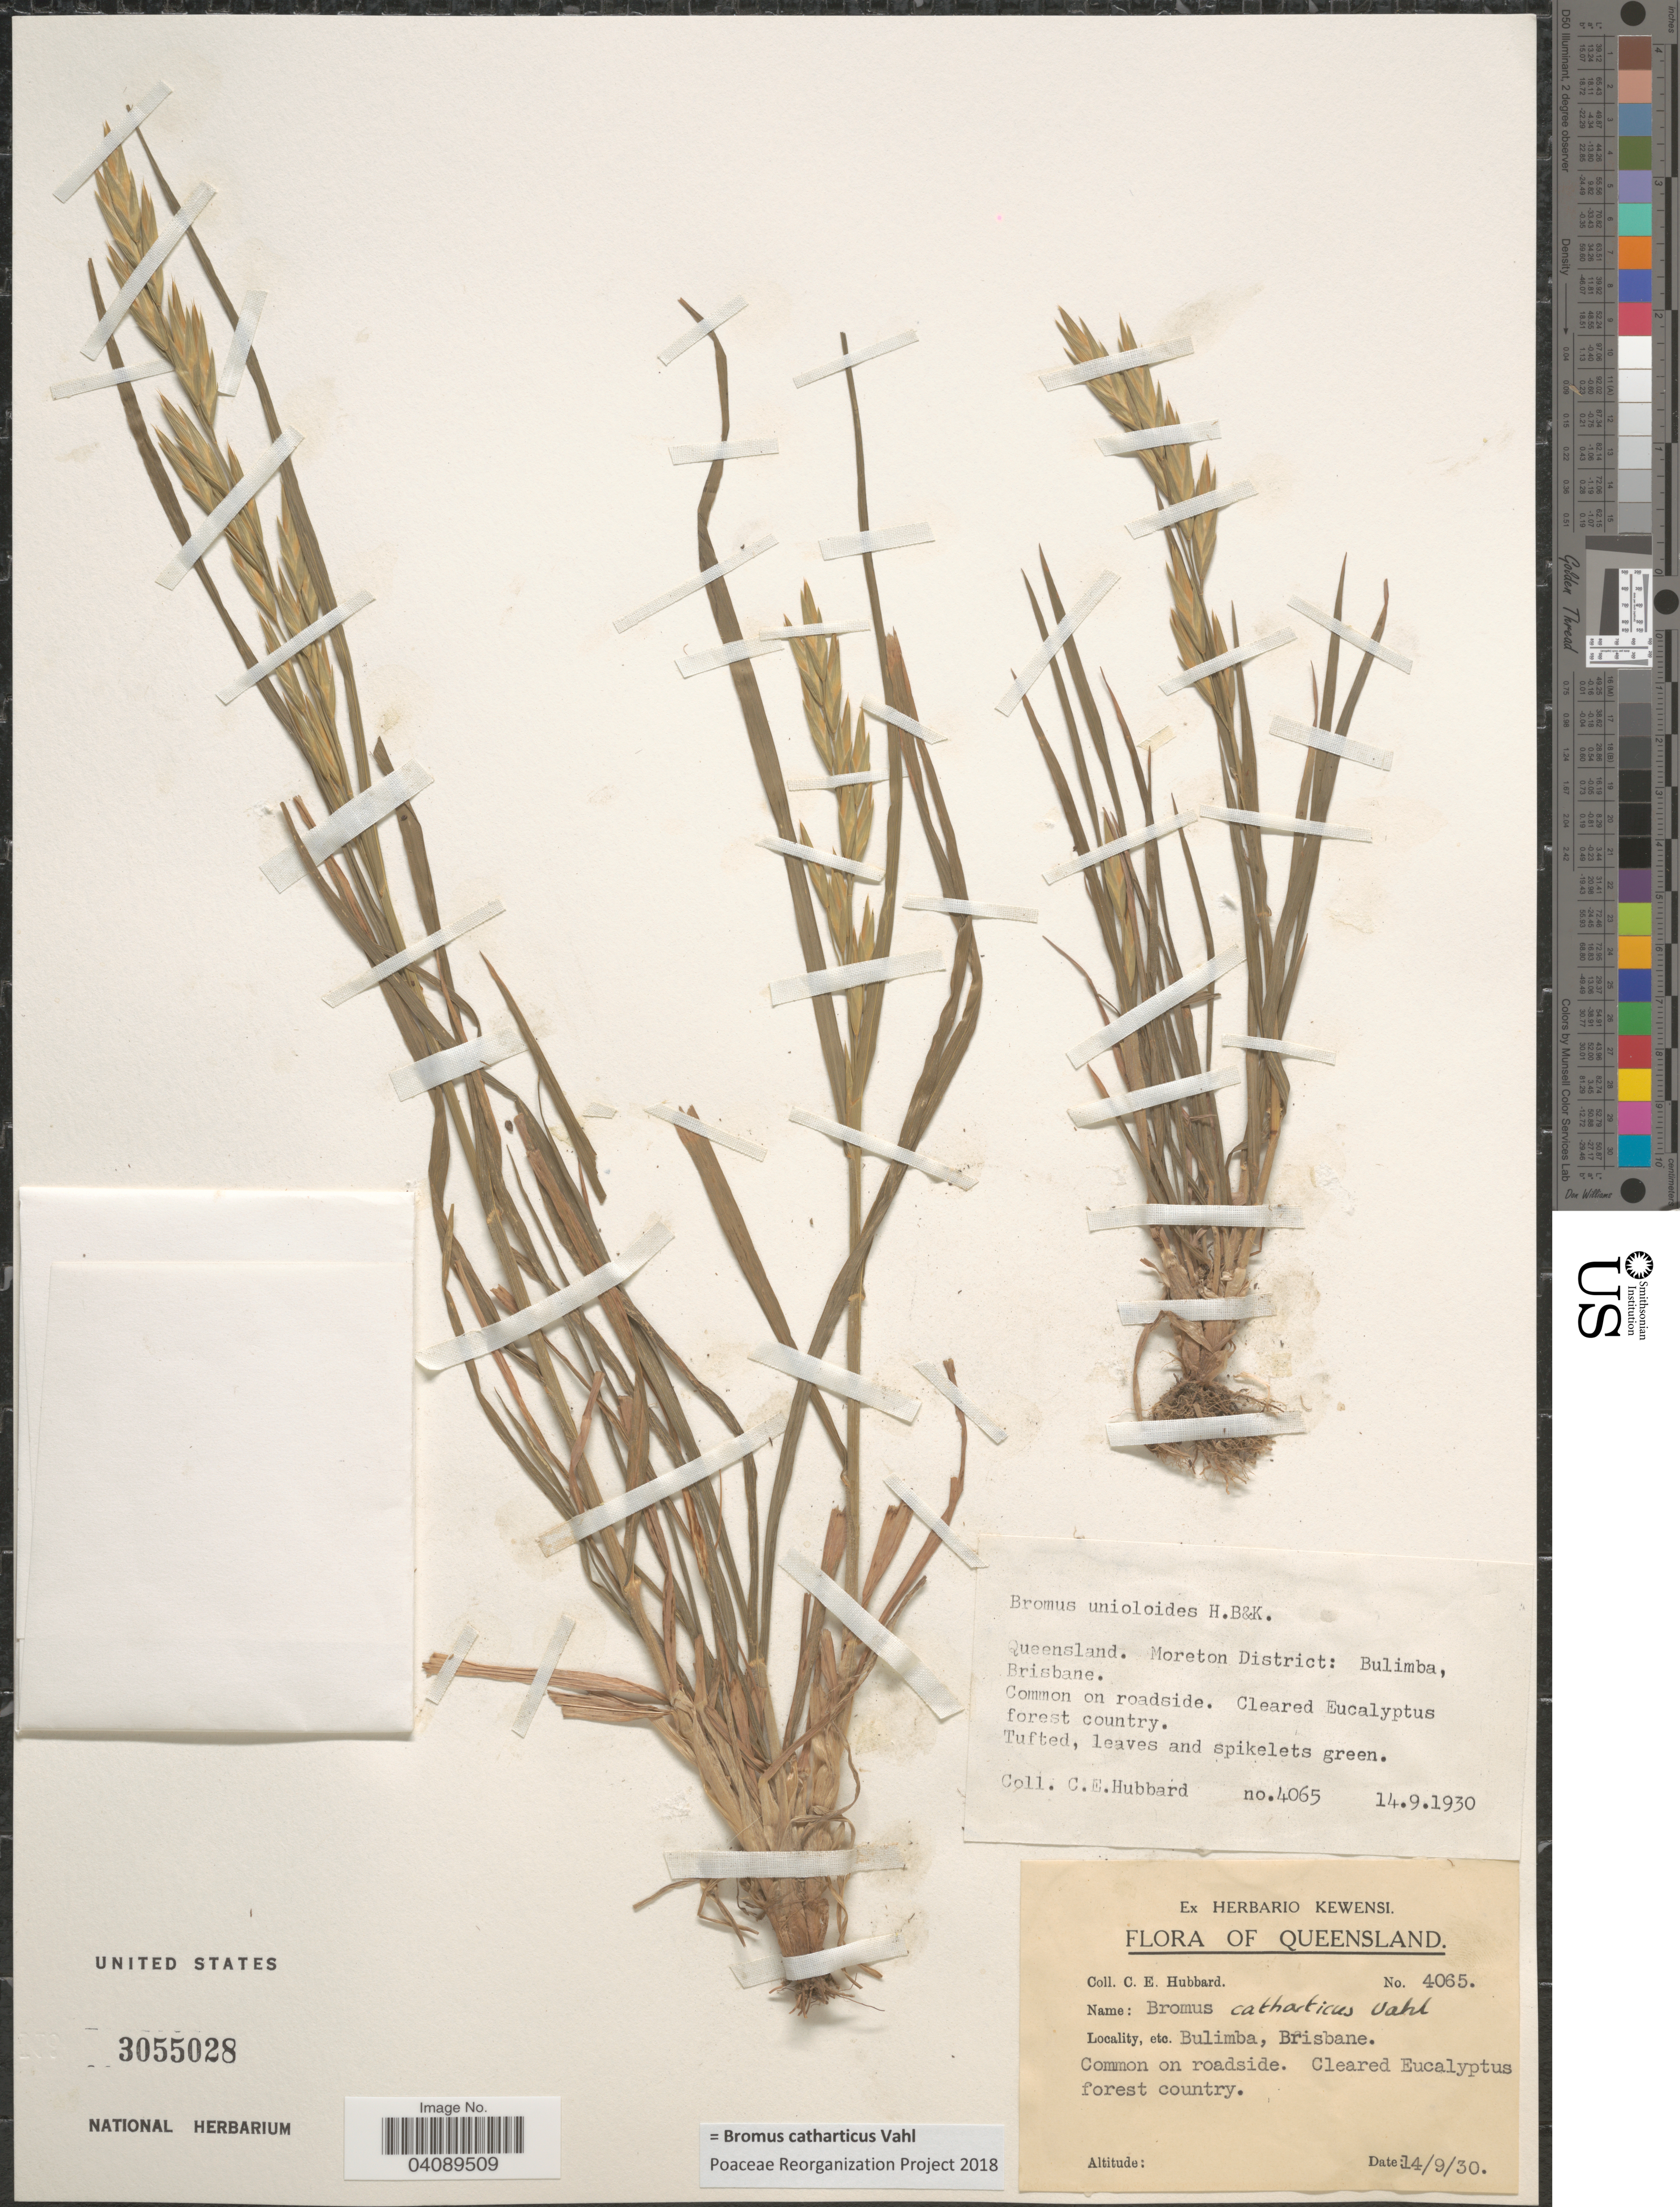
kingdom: Plantae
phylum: Tracheophyta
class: Liliopsida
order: Poales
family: Poaceae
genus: Bromus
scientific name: Bromus catharticus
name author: Vahl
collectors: C. E. Hubbard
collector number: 4065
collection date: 1930-09-14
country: Australia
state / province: Queensland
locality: Moreton District: Bulimba, Brisbane.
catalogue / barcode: US 3055028